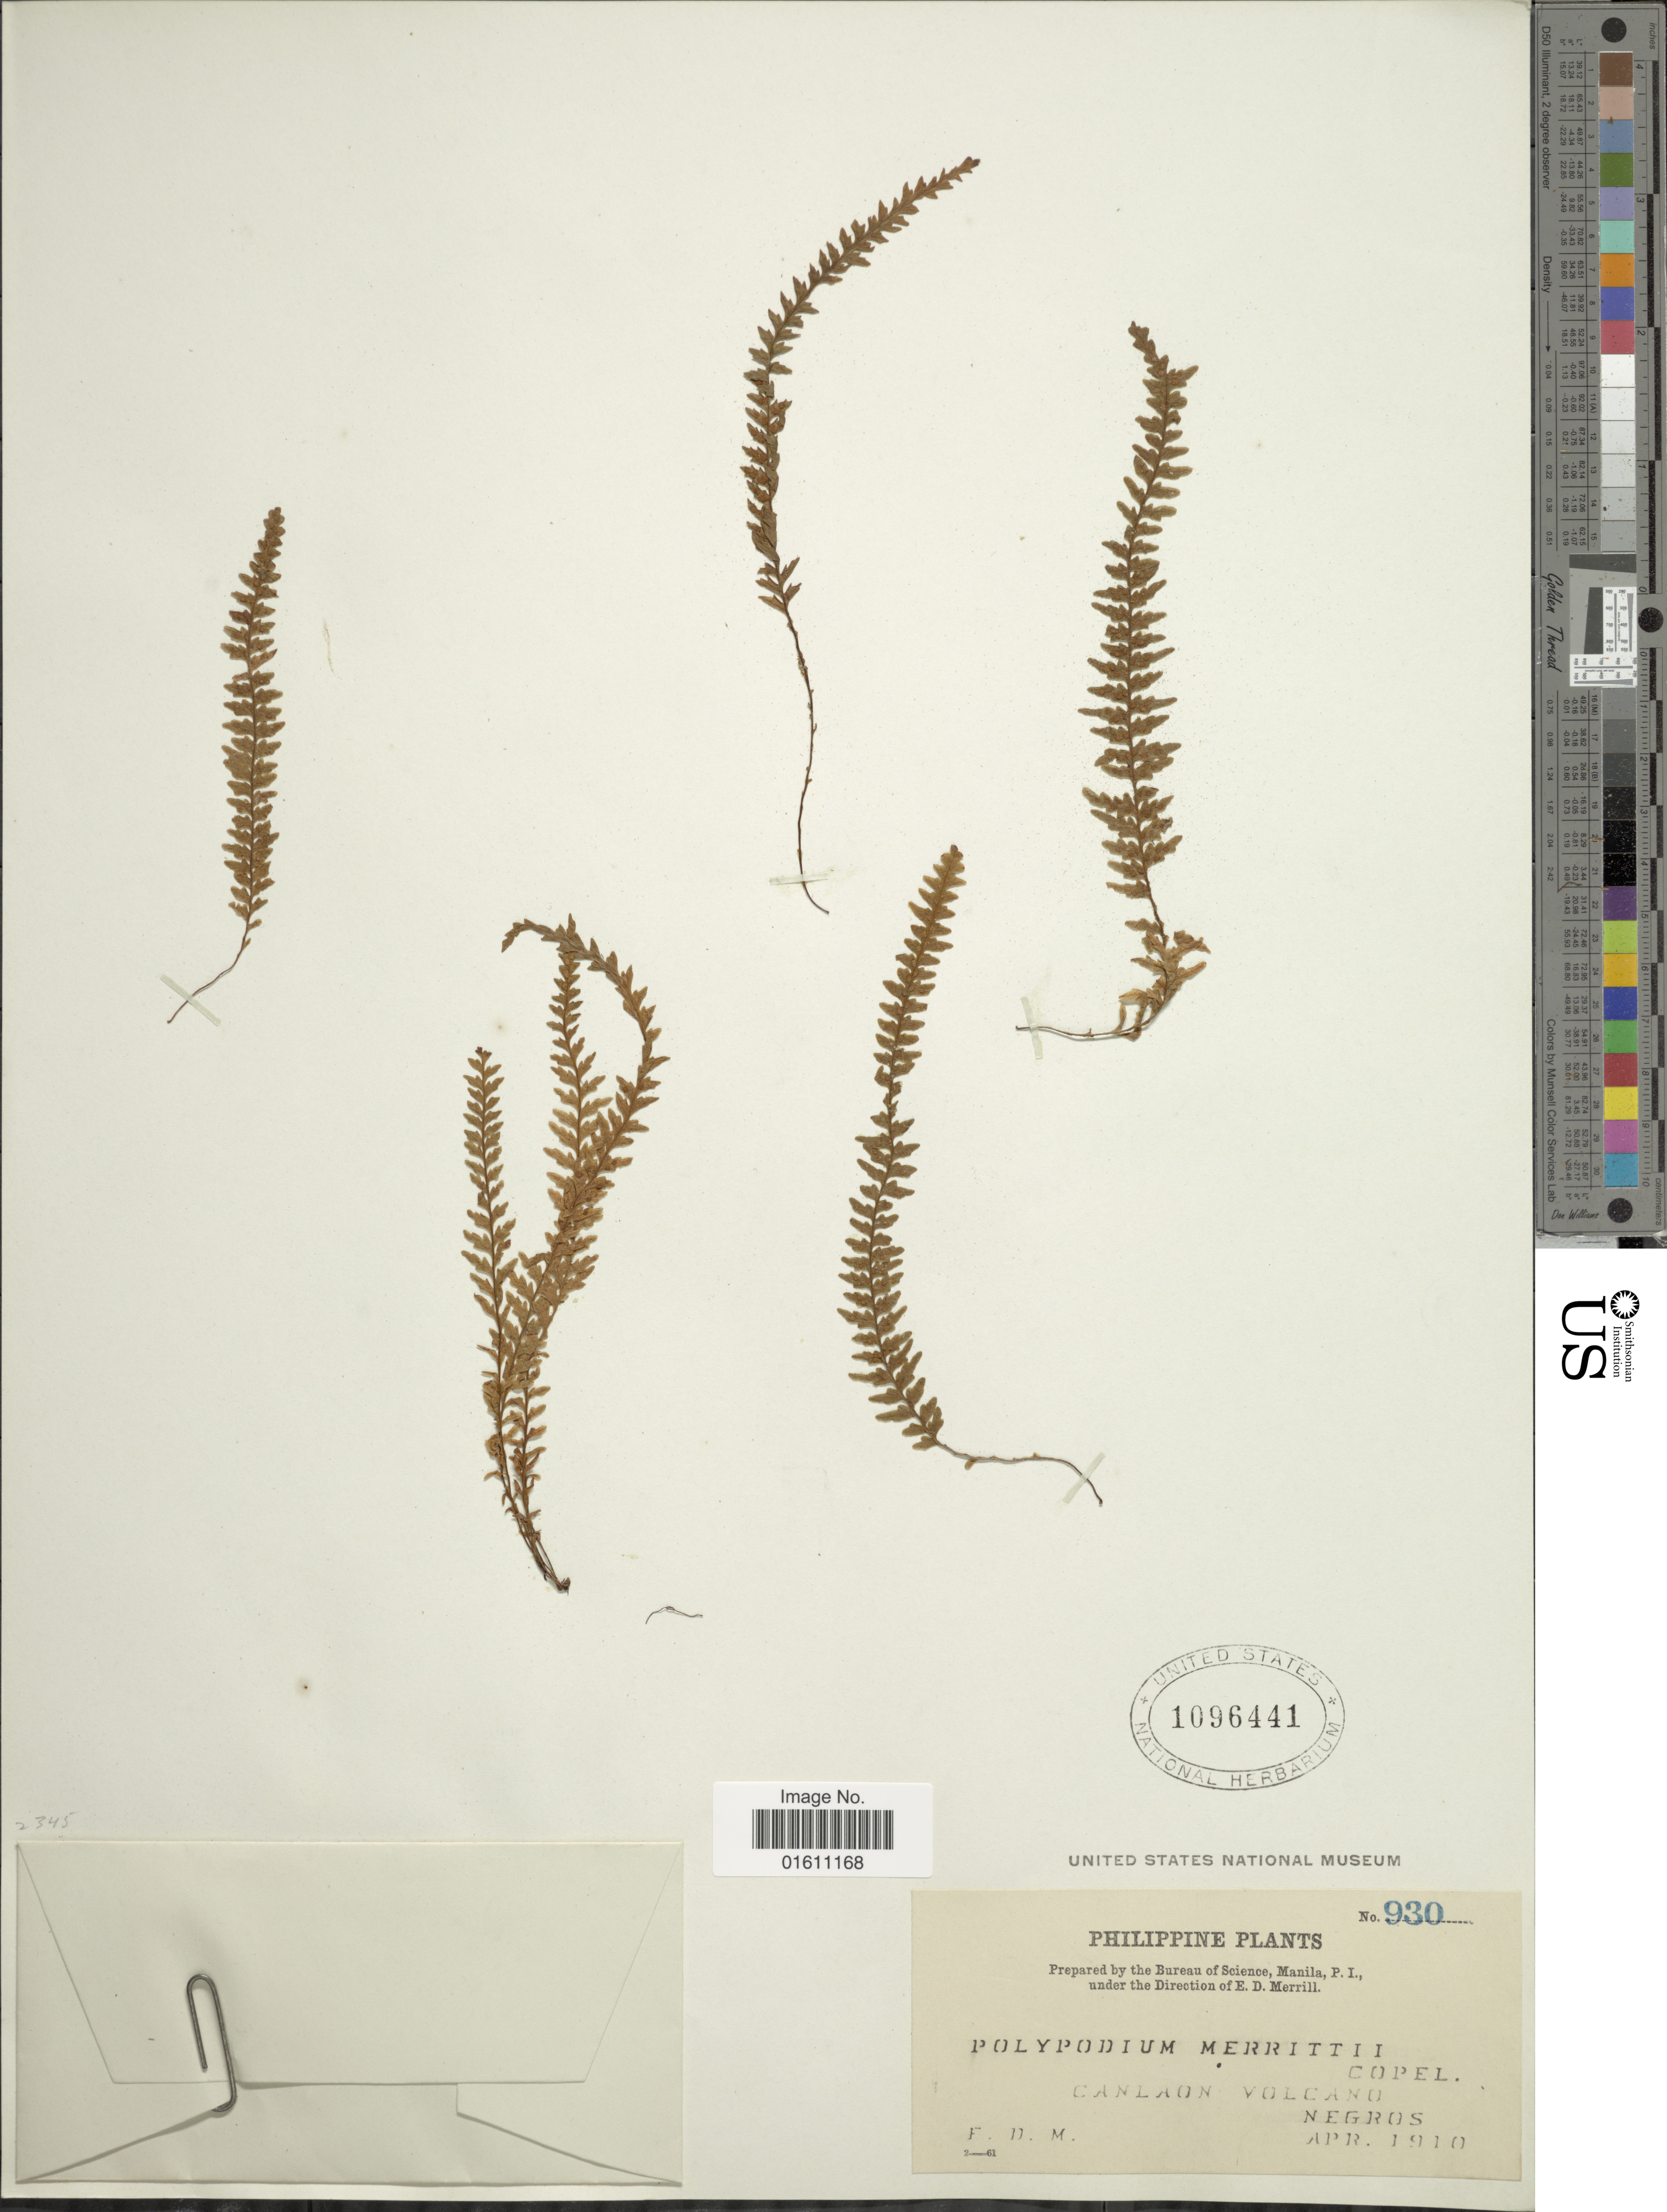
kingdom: Plantae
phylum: Tracheophyta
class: Polypodiopsida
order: Polypodiales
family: Polypodiaceae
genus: Chrysogrammitis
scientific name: Chrysogrammitis glandulosa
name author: (J. Sm.) Parris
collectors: E. D. Merrill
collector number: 930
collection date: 1910-04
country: Philippines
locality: Philippines Canlaon Volcano, Negros.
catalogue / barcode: US 1096441